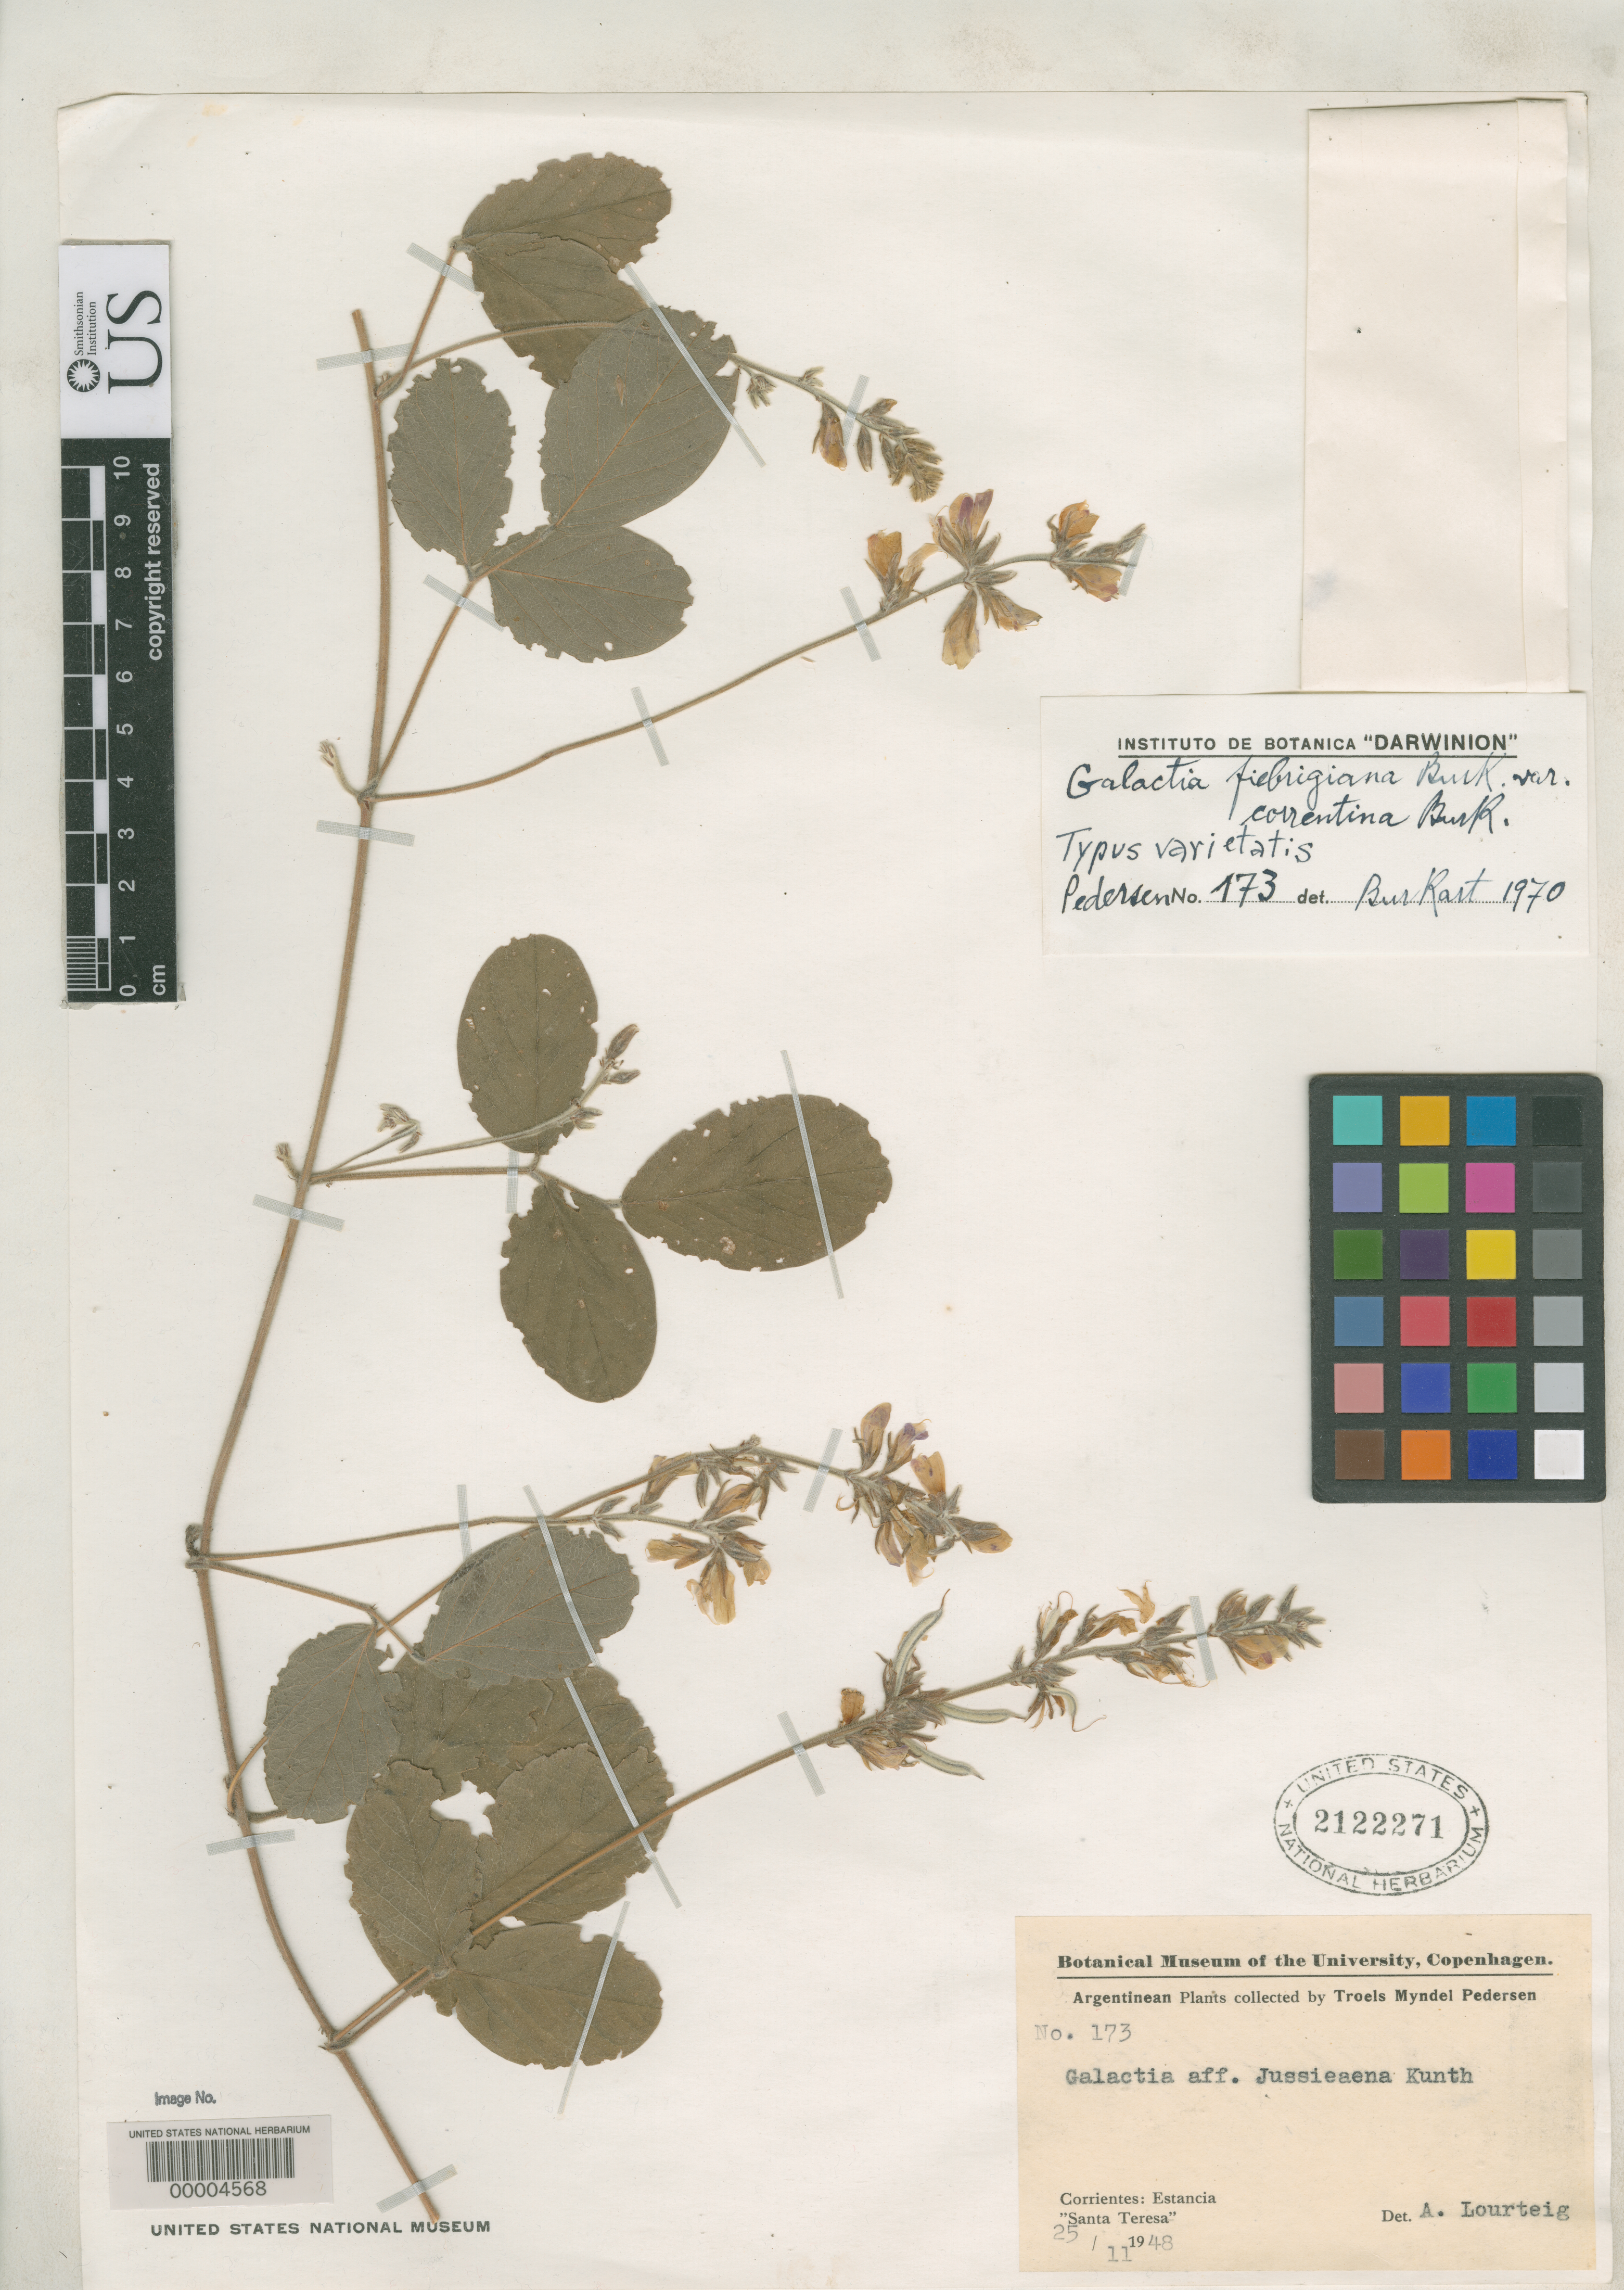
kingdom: Plantae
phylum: Tracheophyta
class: Magnoliopsida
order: Fabales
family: Fabaceae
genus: Galactia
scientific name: Galactia fiebrigiana var. correntina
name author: Burkart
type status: Isotype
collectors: T. M. Pedersen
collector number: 173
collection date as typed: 25 Nov 1948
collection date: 1948-11-25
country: Argentina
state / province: Corrientes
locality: Mburucuya, Santa Teresa.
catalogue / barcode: US 2122271